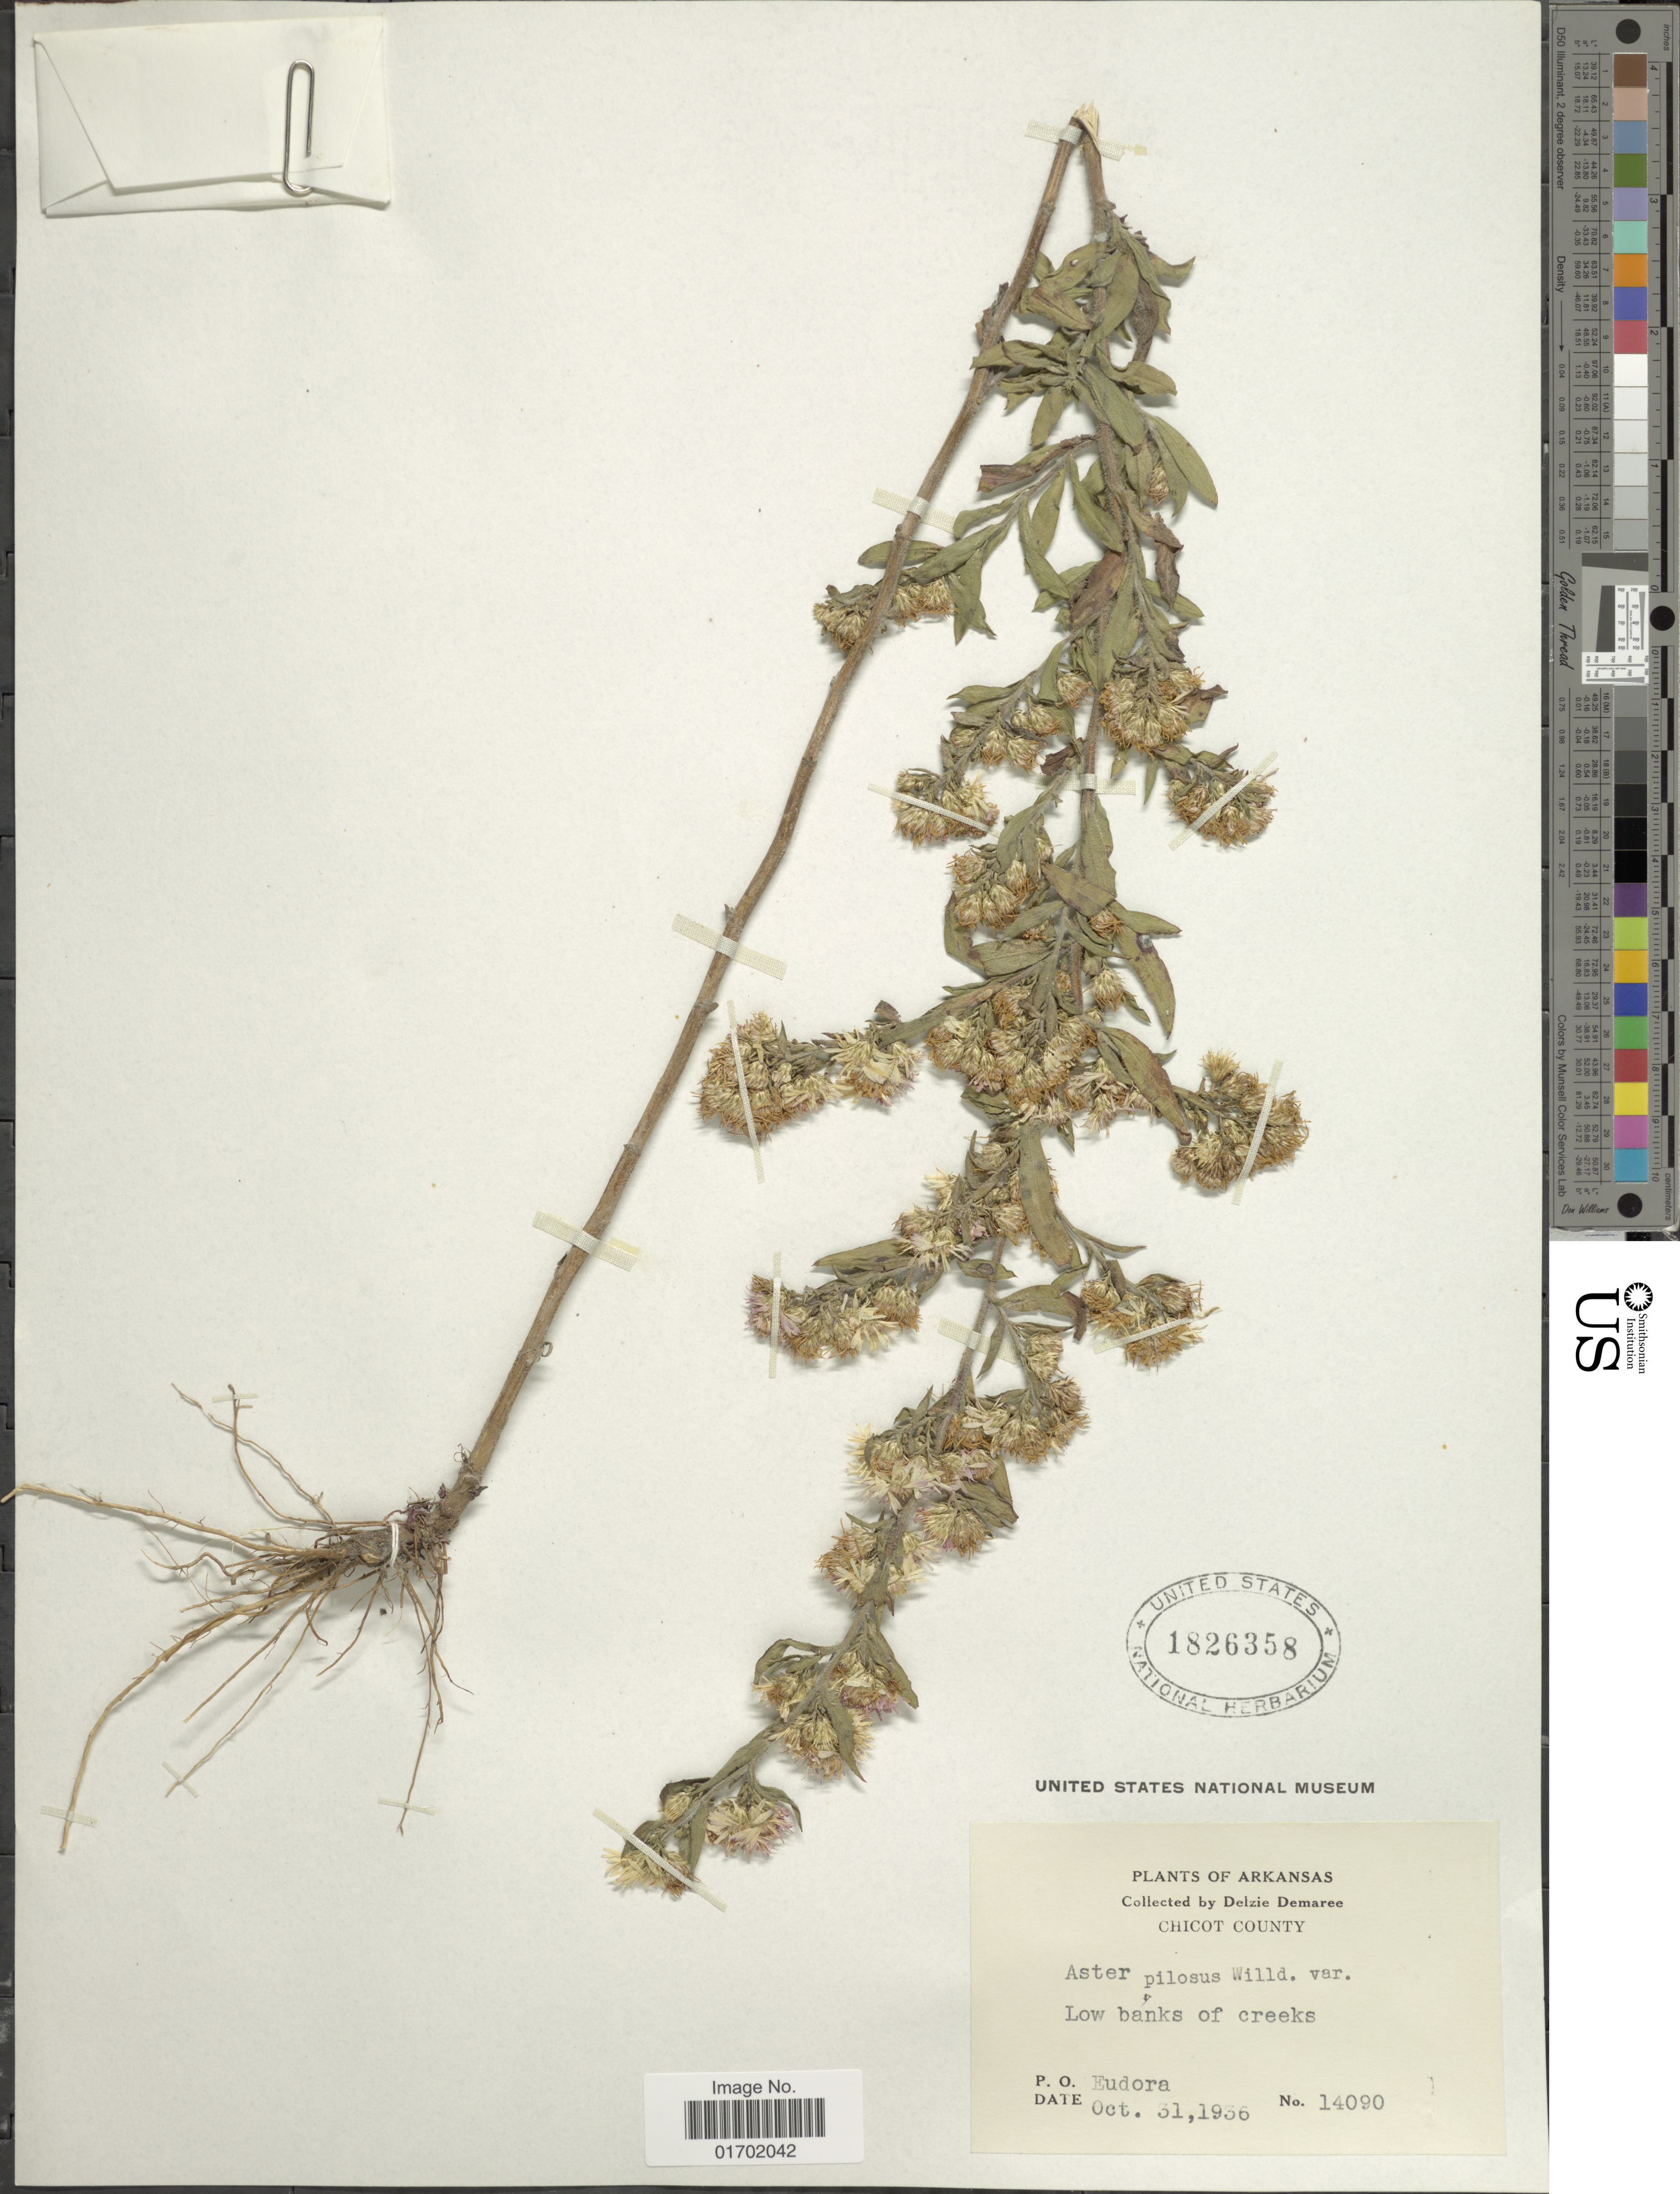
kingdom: Plantae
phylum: Tracheophyta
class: Magnoliopsida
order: Asterales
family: Asteraceae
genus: Symphyotrichum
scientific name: Symphyotrichum pilosum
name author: (Willd.) G.L. Nesom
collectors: D. Demaree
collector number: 14090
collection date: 1936-10-31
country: United States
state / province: Arkansas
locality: Chicot County, P. O. Eudora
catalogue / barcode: US 1826358